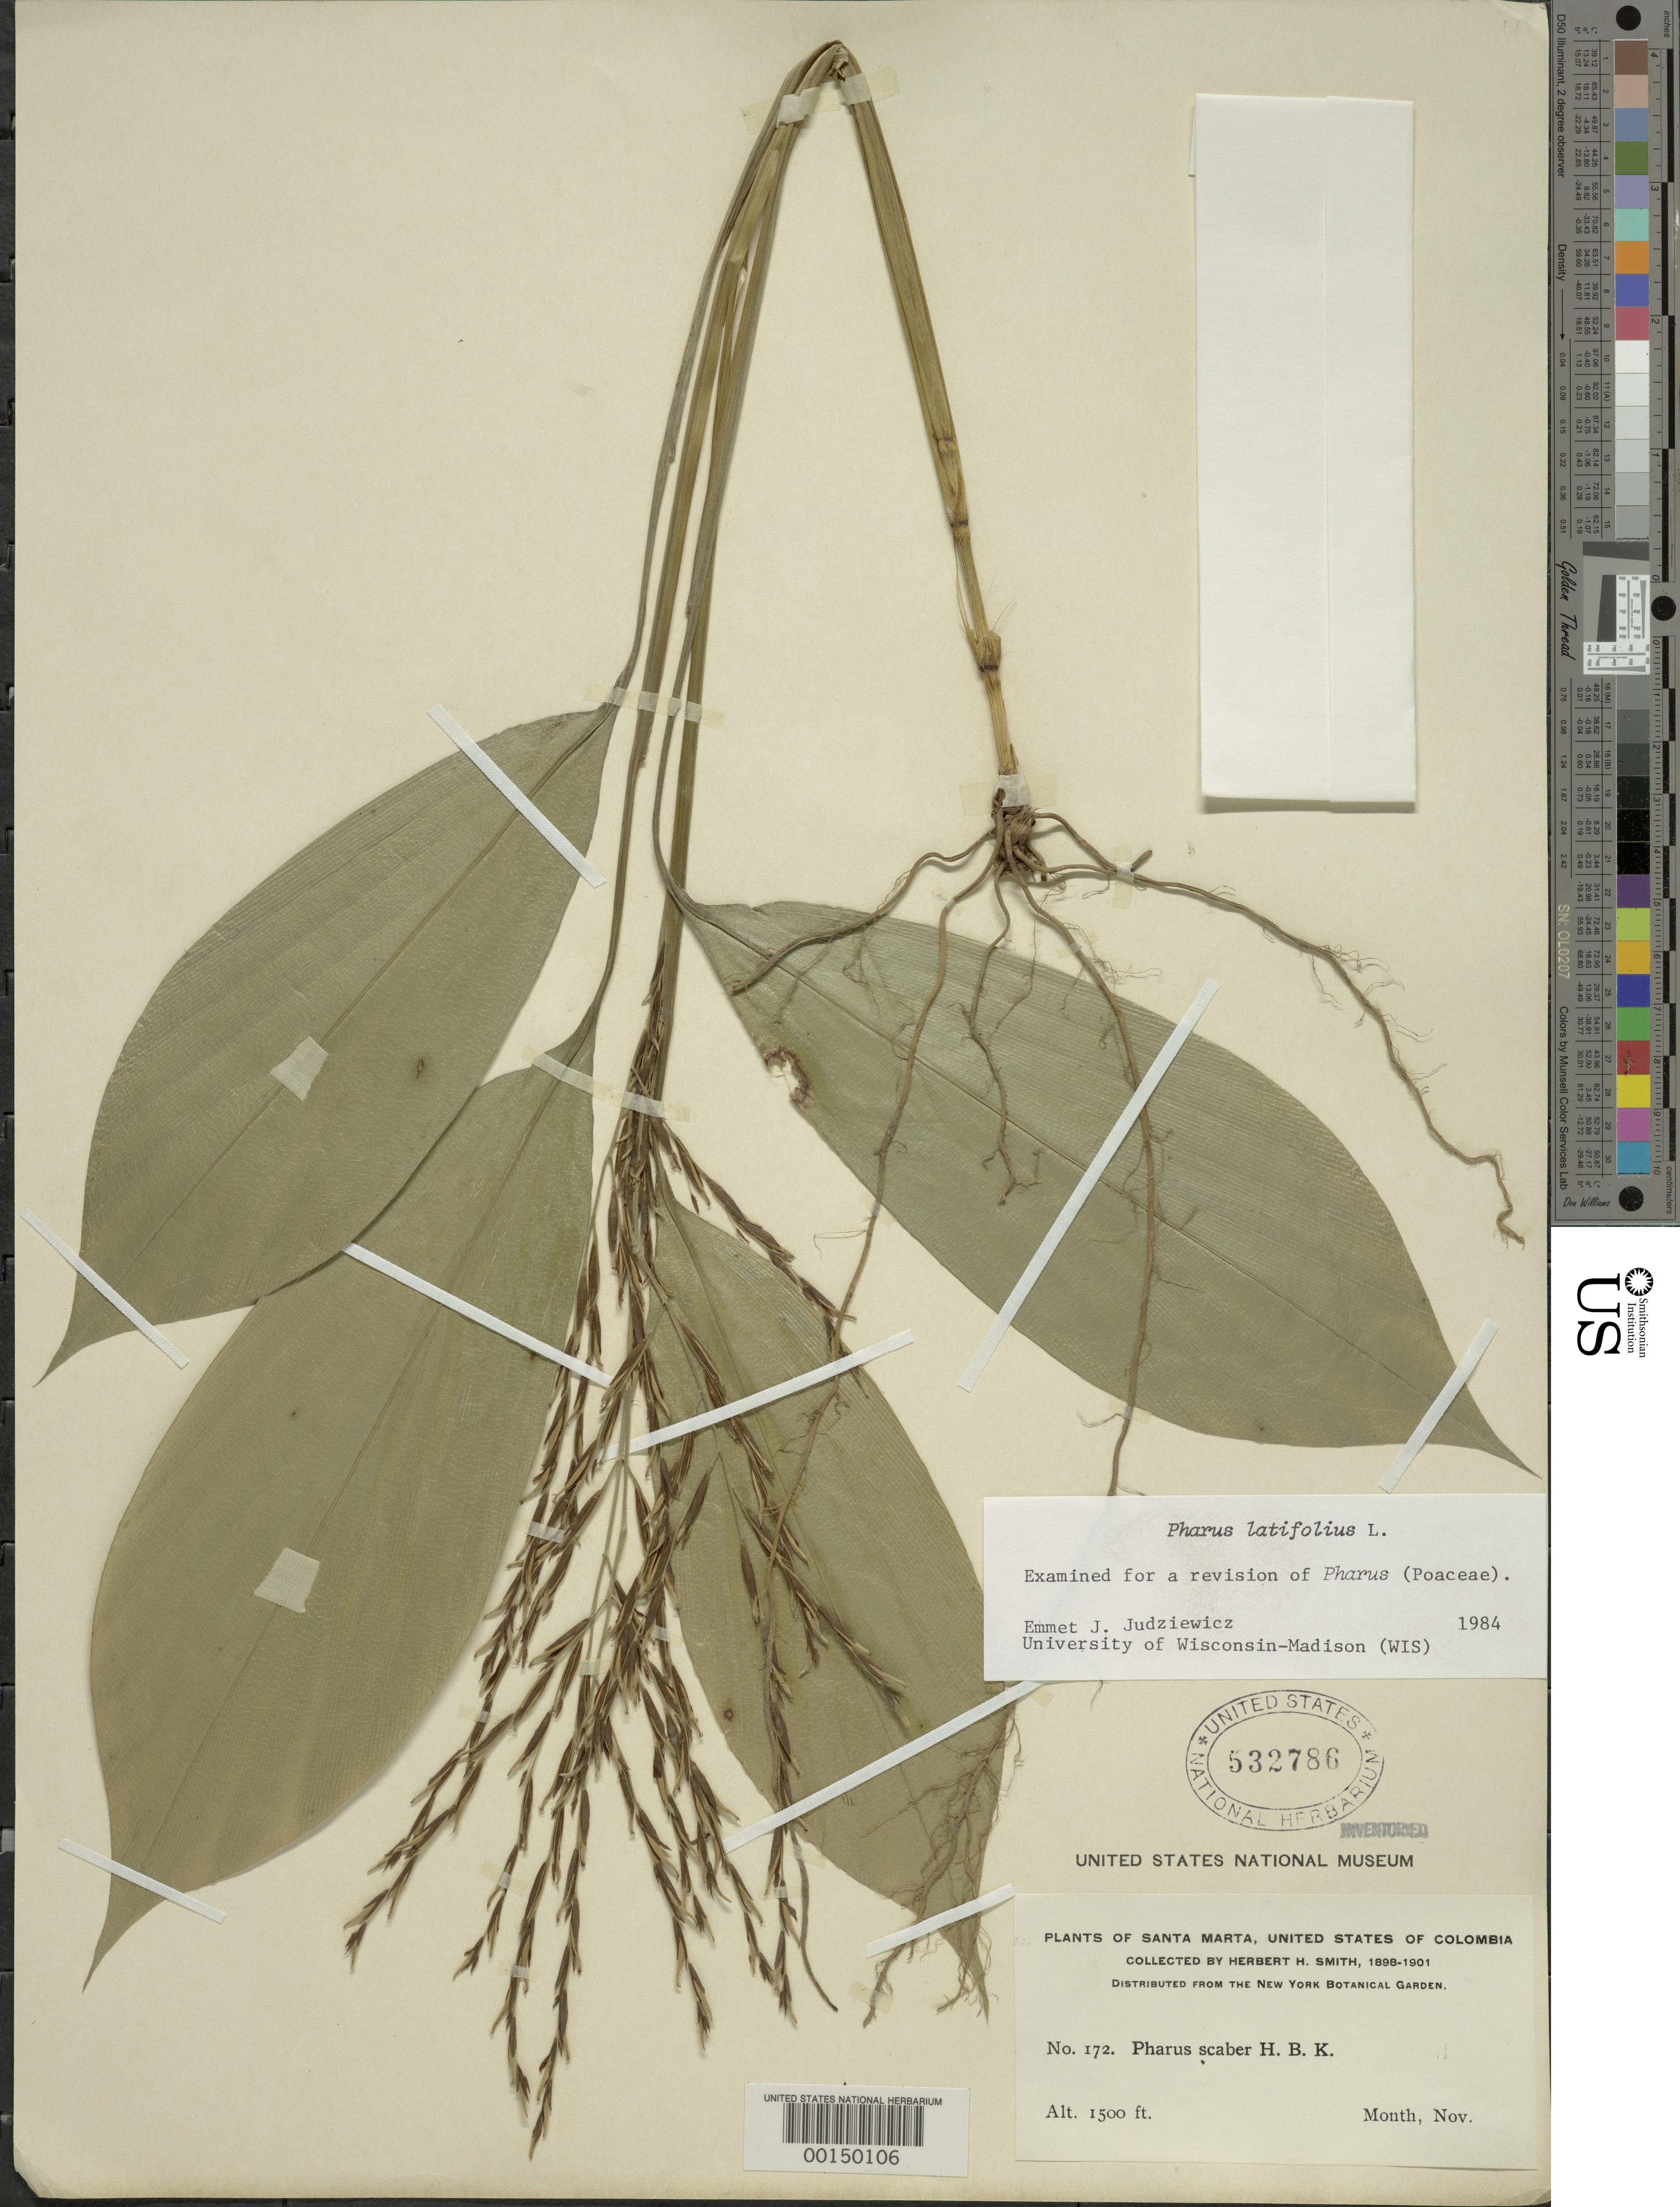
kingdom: Plantae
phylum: Tracheophyta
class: Liliopsida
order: Poales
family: Poaceae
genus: Pharus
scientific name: Pharus latifolius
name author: L.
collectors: Herbert H. Smith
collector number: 172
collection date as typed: Nov 1898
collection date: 1898-11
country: Colombia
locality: Santa Marta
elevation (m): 458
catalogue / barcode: US 532786